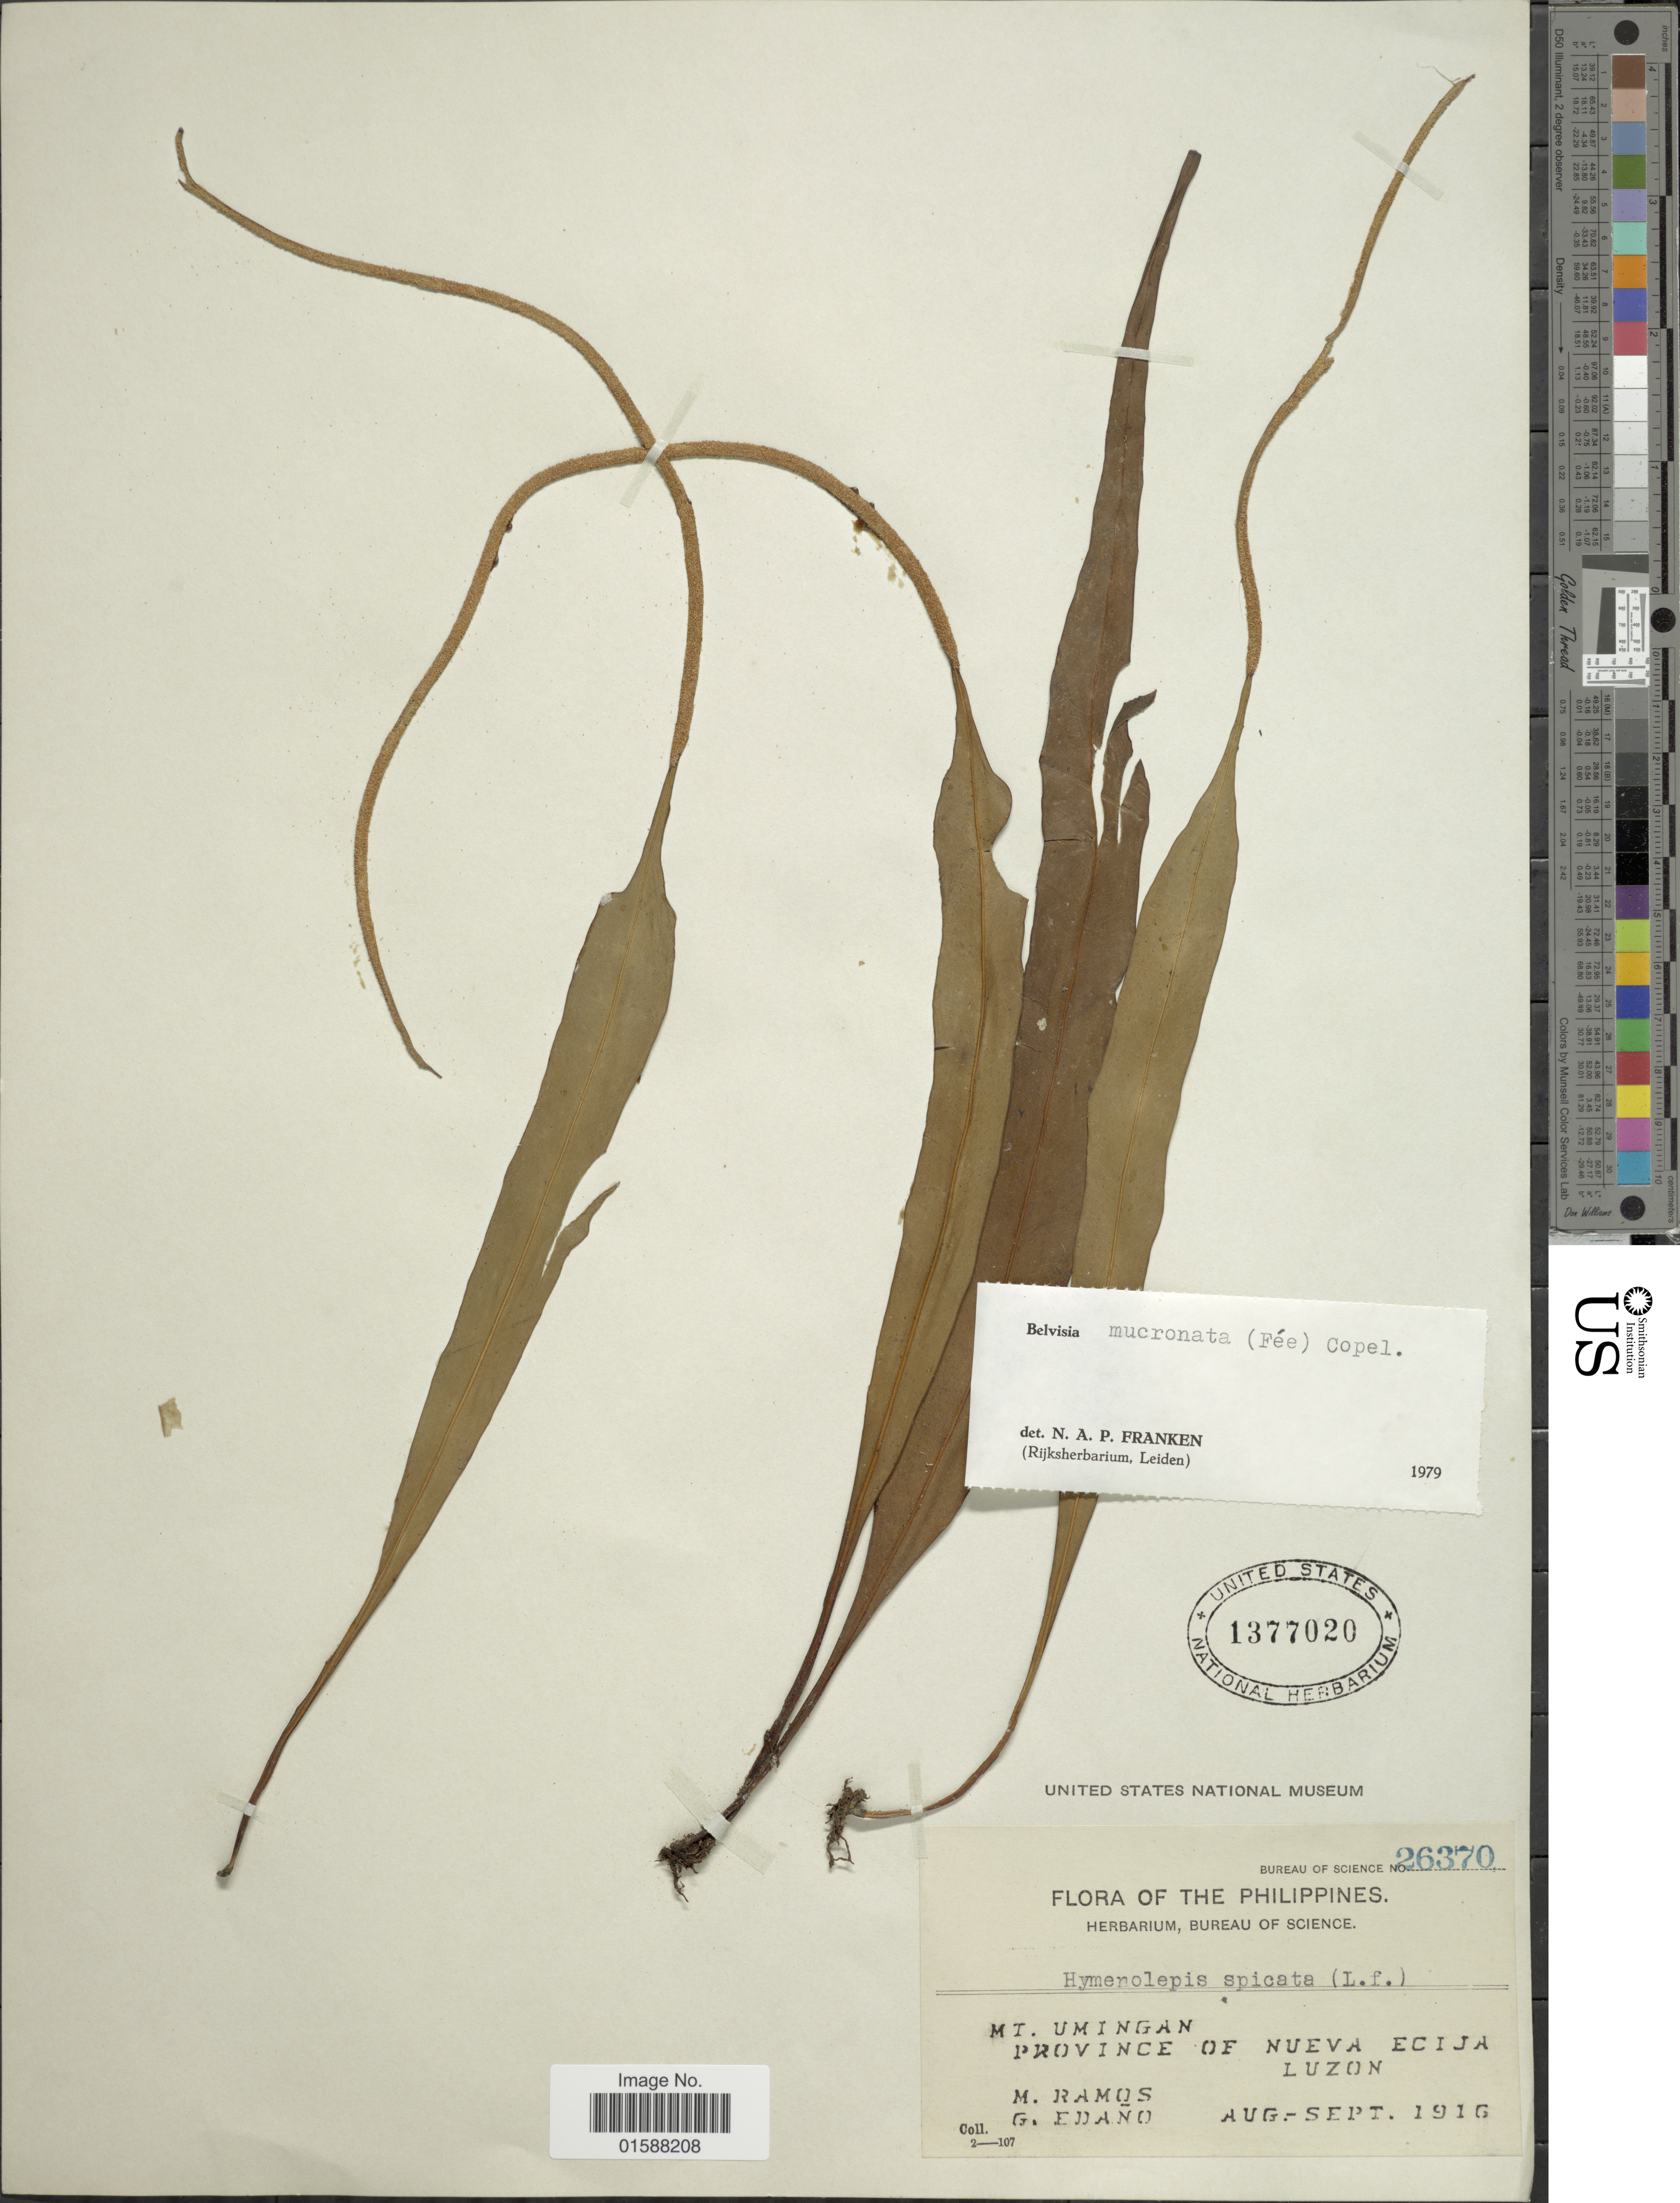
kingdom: Plantae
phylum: Tracheophyta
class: Polypodiopsida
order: Polypodiales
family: Polypodiaceae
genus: Lepisorus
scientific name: Lepisorus mucronatus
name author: (Fée) Li S. Wang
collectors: M. Ramos & G. Edaño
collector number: Bureau of Science 26370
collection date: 1916-08/1916-09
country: Philippines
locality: Mt. Umingan, Province of Nueva Ecija. Luzon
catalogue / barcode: US 1377020